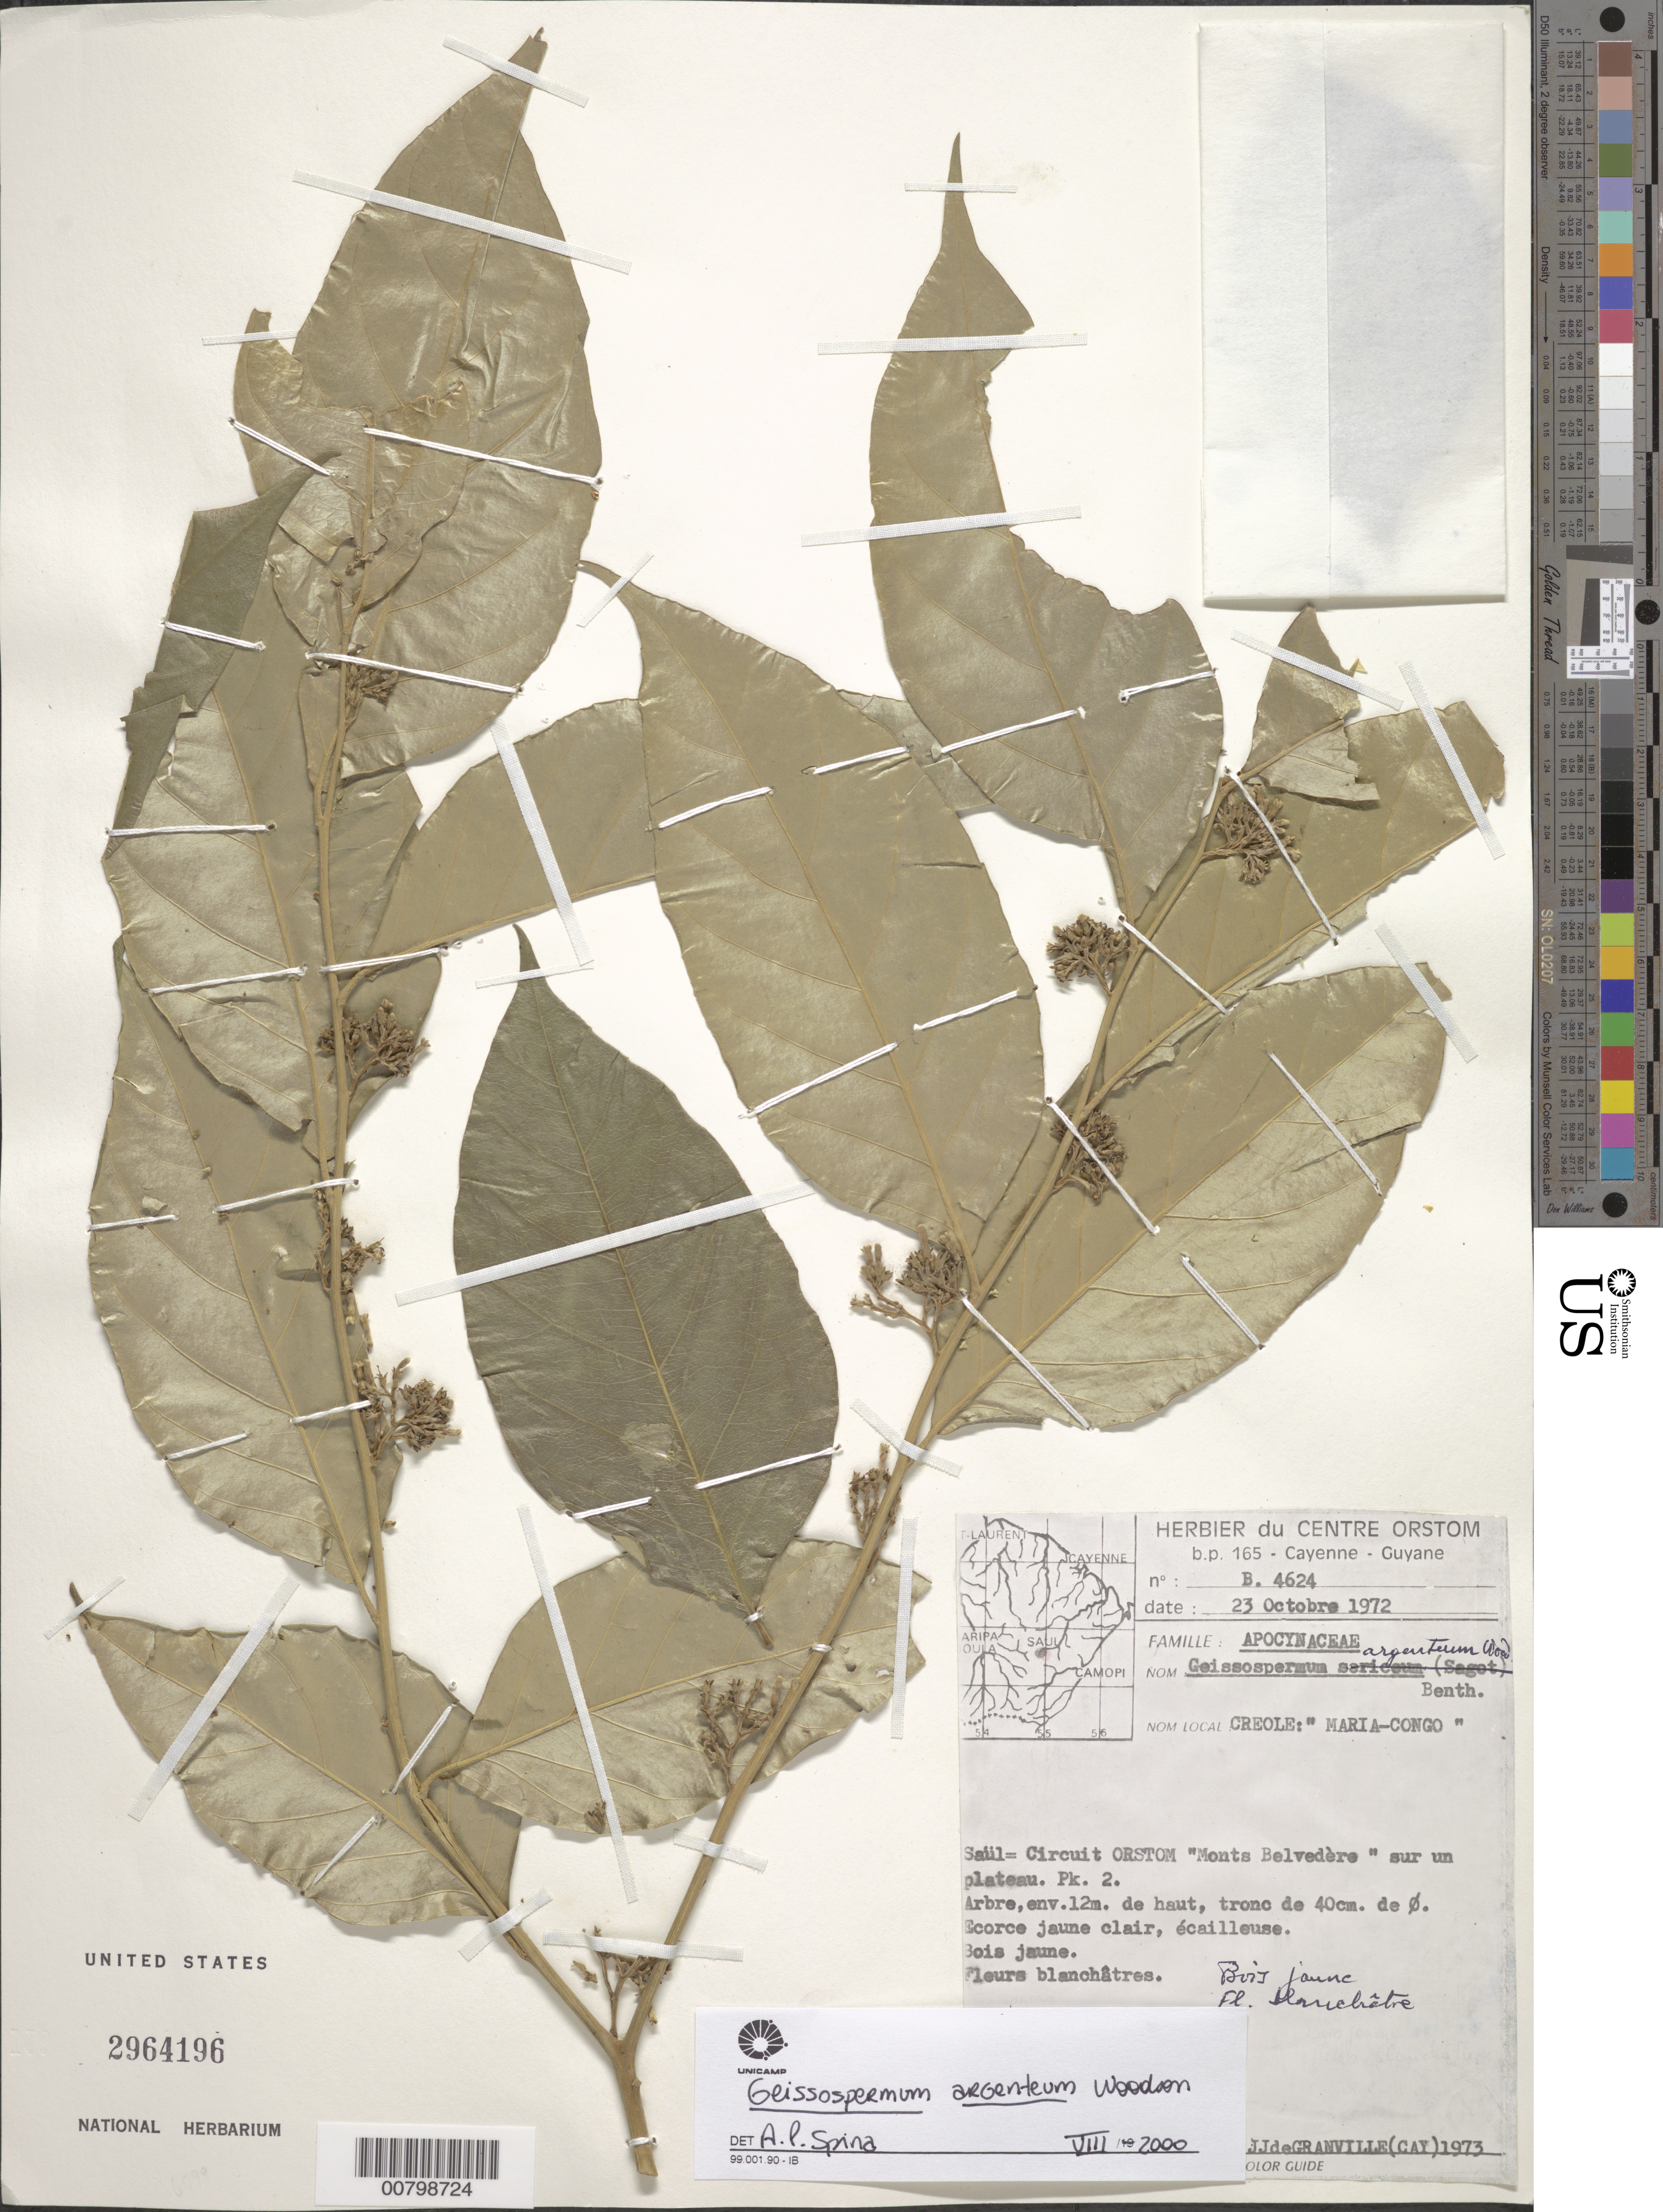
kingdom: Plantae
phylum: Tracheophyta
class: Magnoliopsida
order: Gentianales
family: Apocynaceae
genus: Geissospermum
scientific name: Geissospermum argenteum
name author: Woodson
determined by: Spina, A. P.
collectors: J.-J. de Granville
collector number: B 4624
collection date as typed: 23-Oct-72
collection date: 1972-10-23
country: French Guiana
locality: Saül, circuit ORSTOM "Monts Belvedère", Pk 2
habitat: Plateau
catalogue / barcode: US 2964196